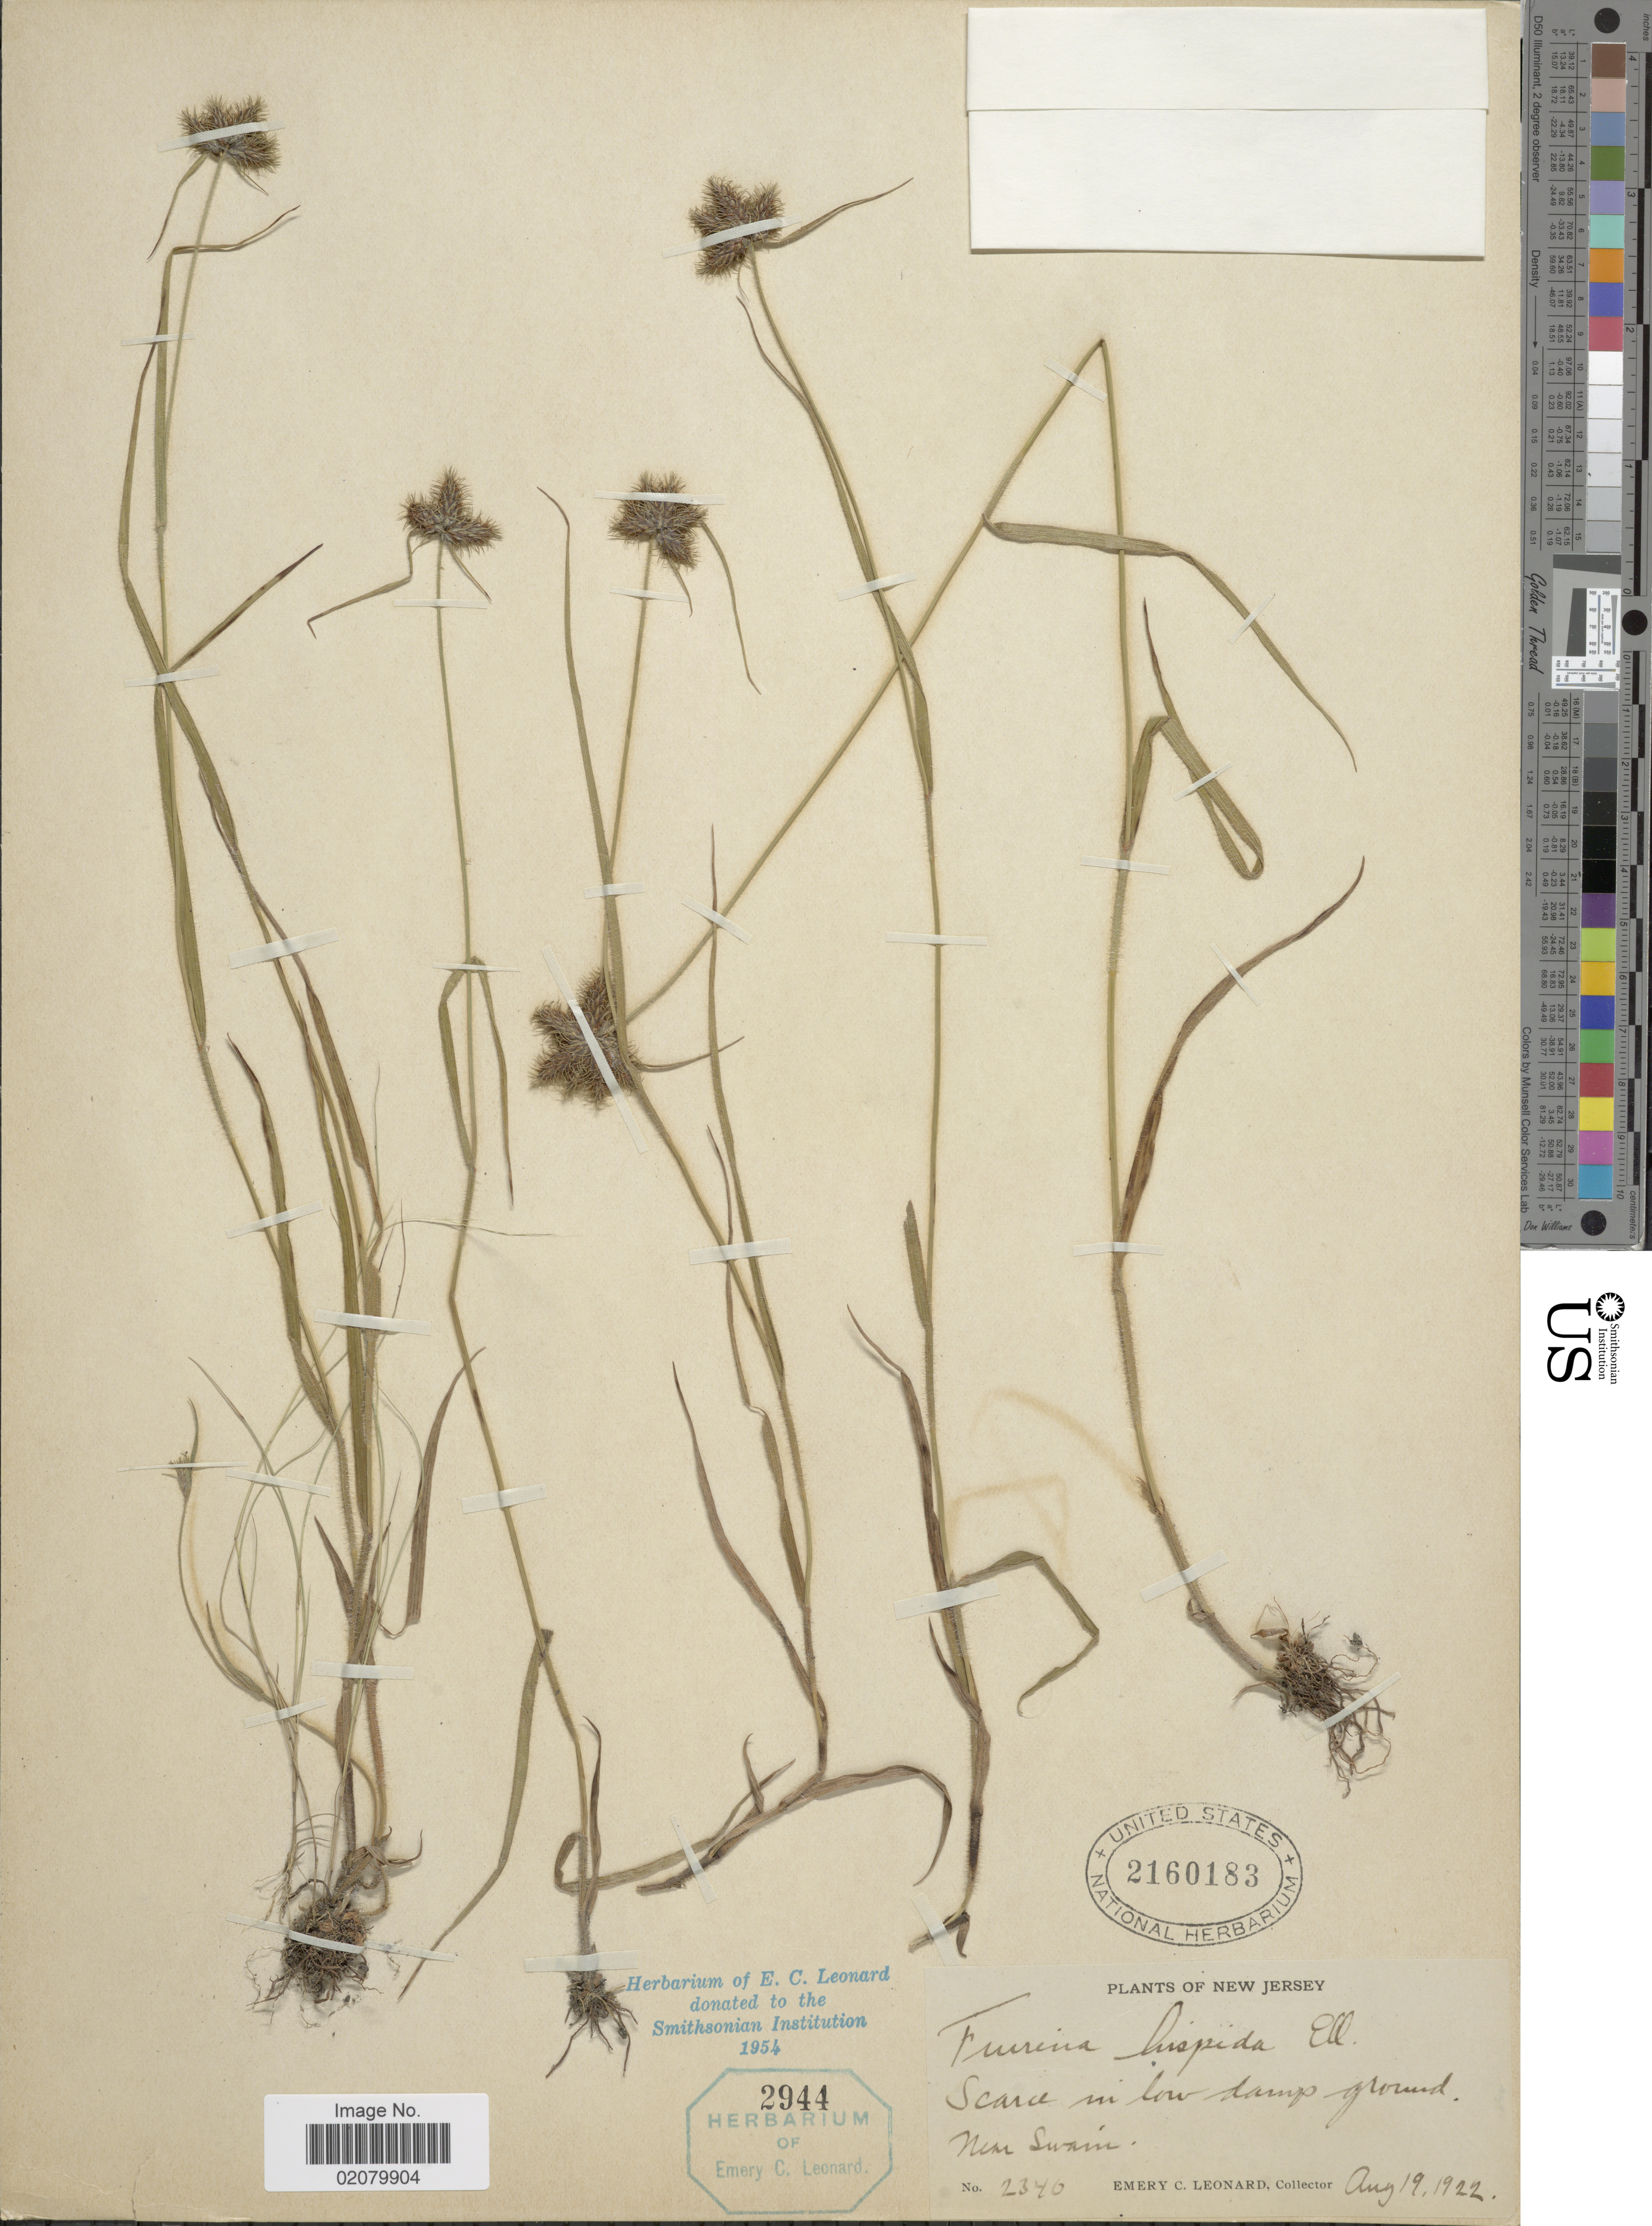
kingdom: Plantae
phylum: Tracheophyta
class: Liliopsida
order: Poales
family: Cyperaceae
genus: Fuirena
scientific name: Fuirena squarrosa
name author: Michx.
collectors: E. C. Leonard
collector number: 2346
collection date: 1922-08-19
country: United States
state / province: New Jersey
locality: Near Swam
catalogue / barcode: US 2160183